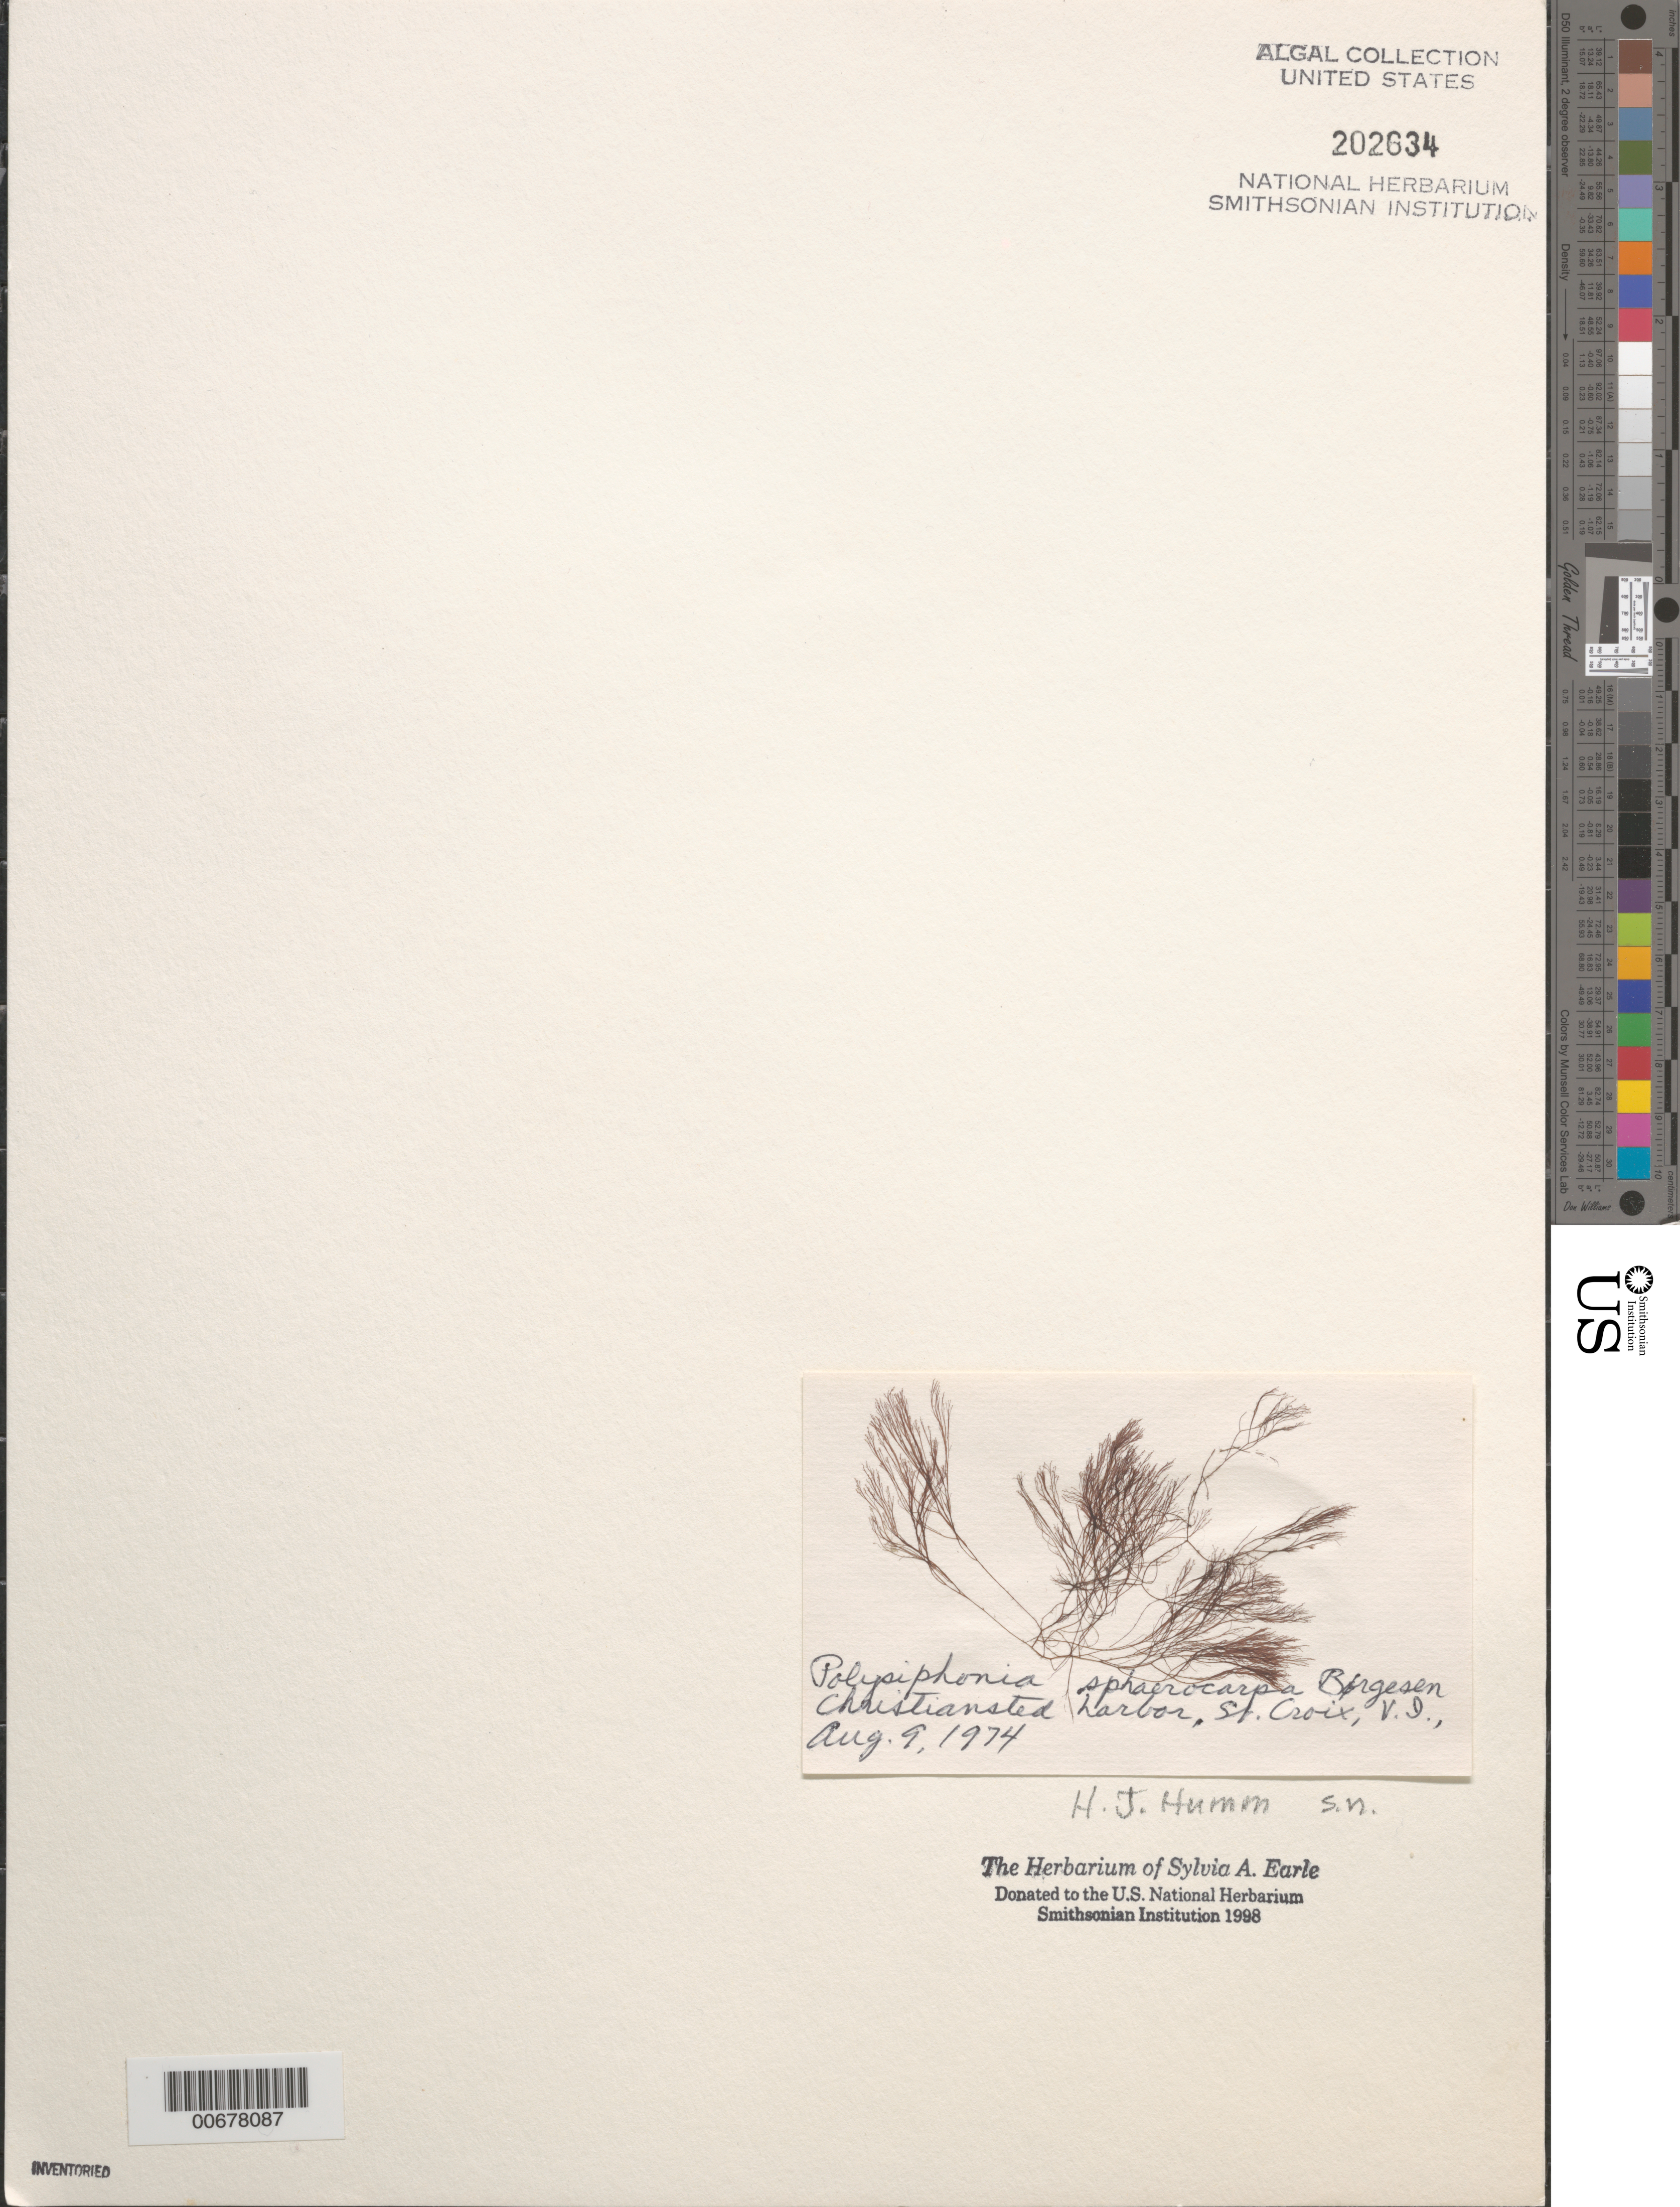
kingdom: Plantae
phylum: Rhodophyta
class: Florideophyceae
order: Ceramiales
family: Rhodomelaceae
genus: Melanothamnus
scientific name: Melanothamnus sphaerocarpus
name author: (Børgesen) Diaz-Tapia et al.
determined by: Algae name updating Project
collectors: H. J. Humm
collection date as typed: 09 Aug 1974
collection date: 1974-08-09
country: U.S. Virgin Islands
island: St. Croix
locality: Christiansted Harbor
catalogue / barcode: US 202634